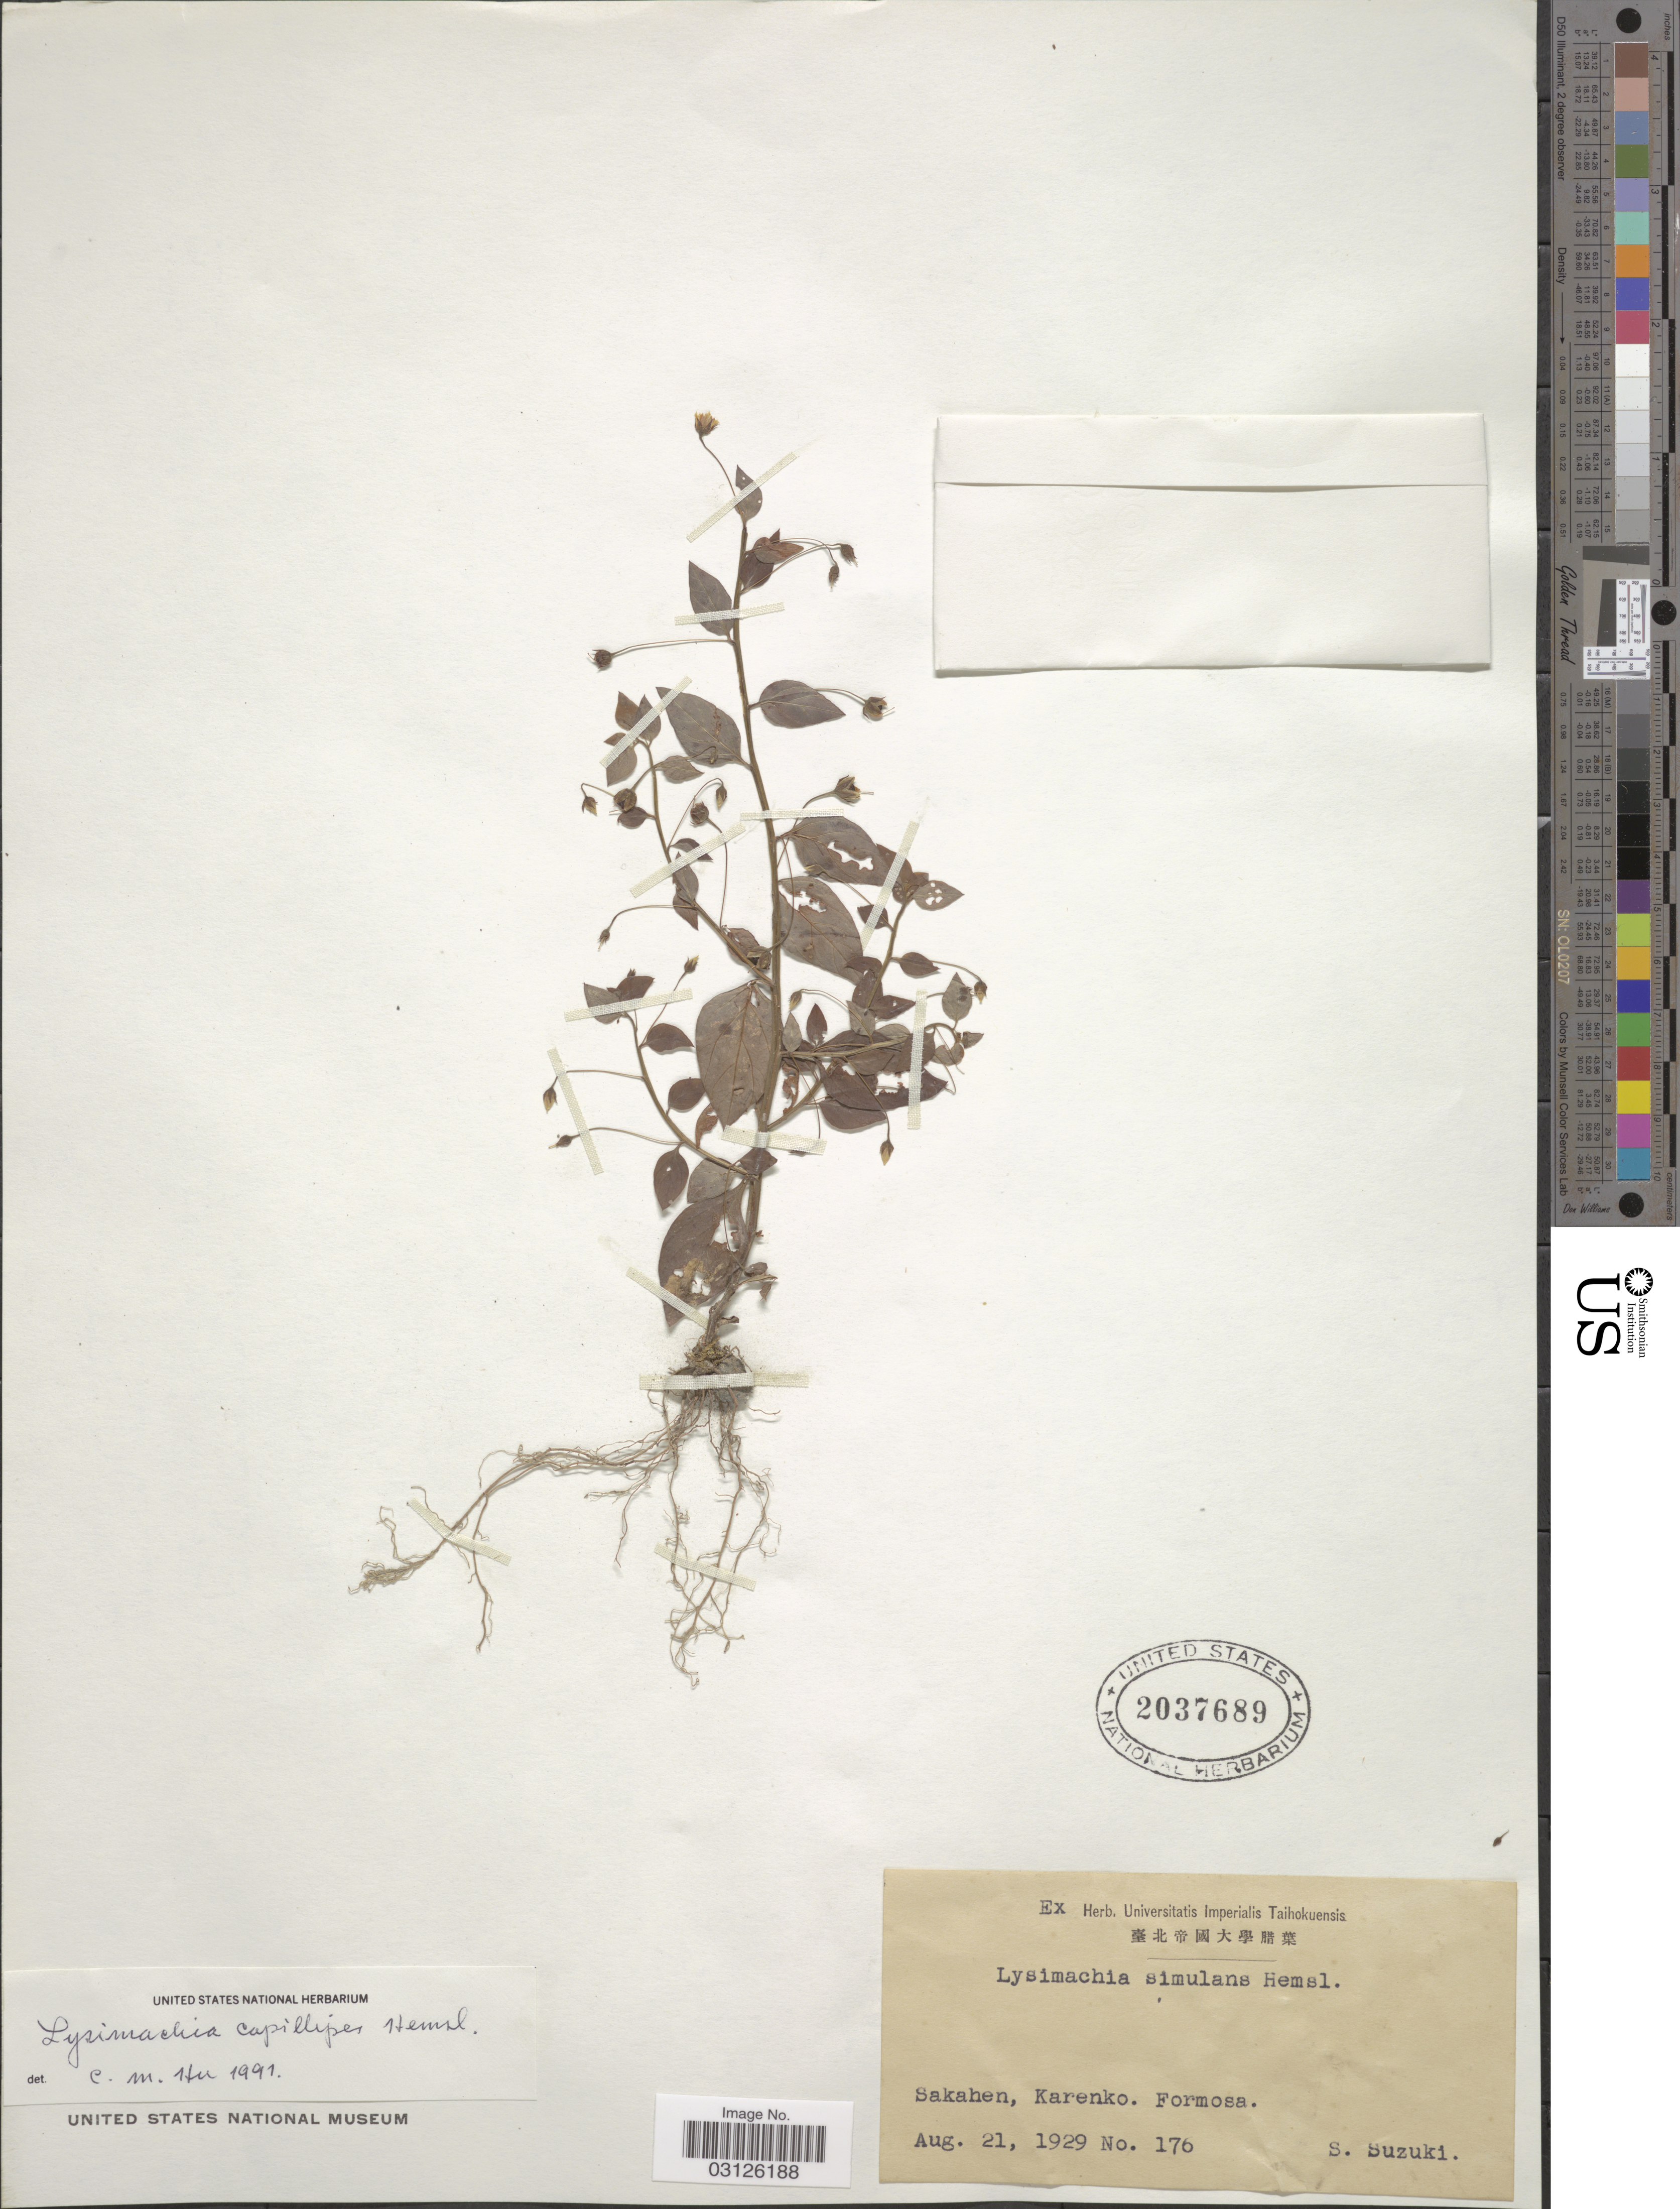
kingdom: Plantae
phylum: Tracheophyta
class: Magnoliopsida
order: Ericales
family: Primulaceae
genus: Lysimachia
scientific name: Lysimachia capillipes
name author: Hemsl.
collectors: S. Suzuki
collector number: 176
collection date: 1929-08-21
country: Taiwan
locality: Sakahen, Karenko. Formosa.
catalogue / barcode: US 2037689